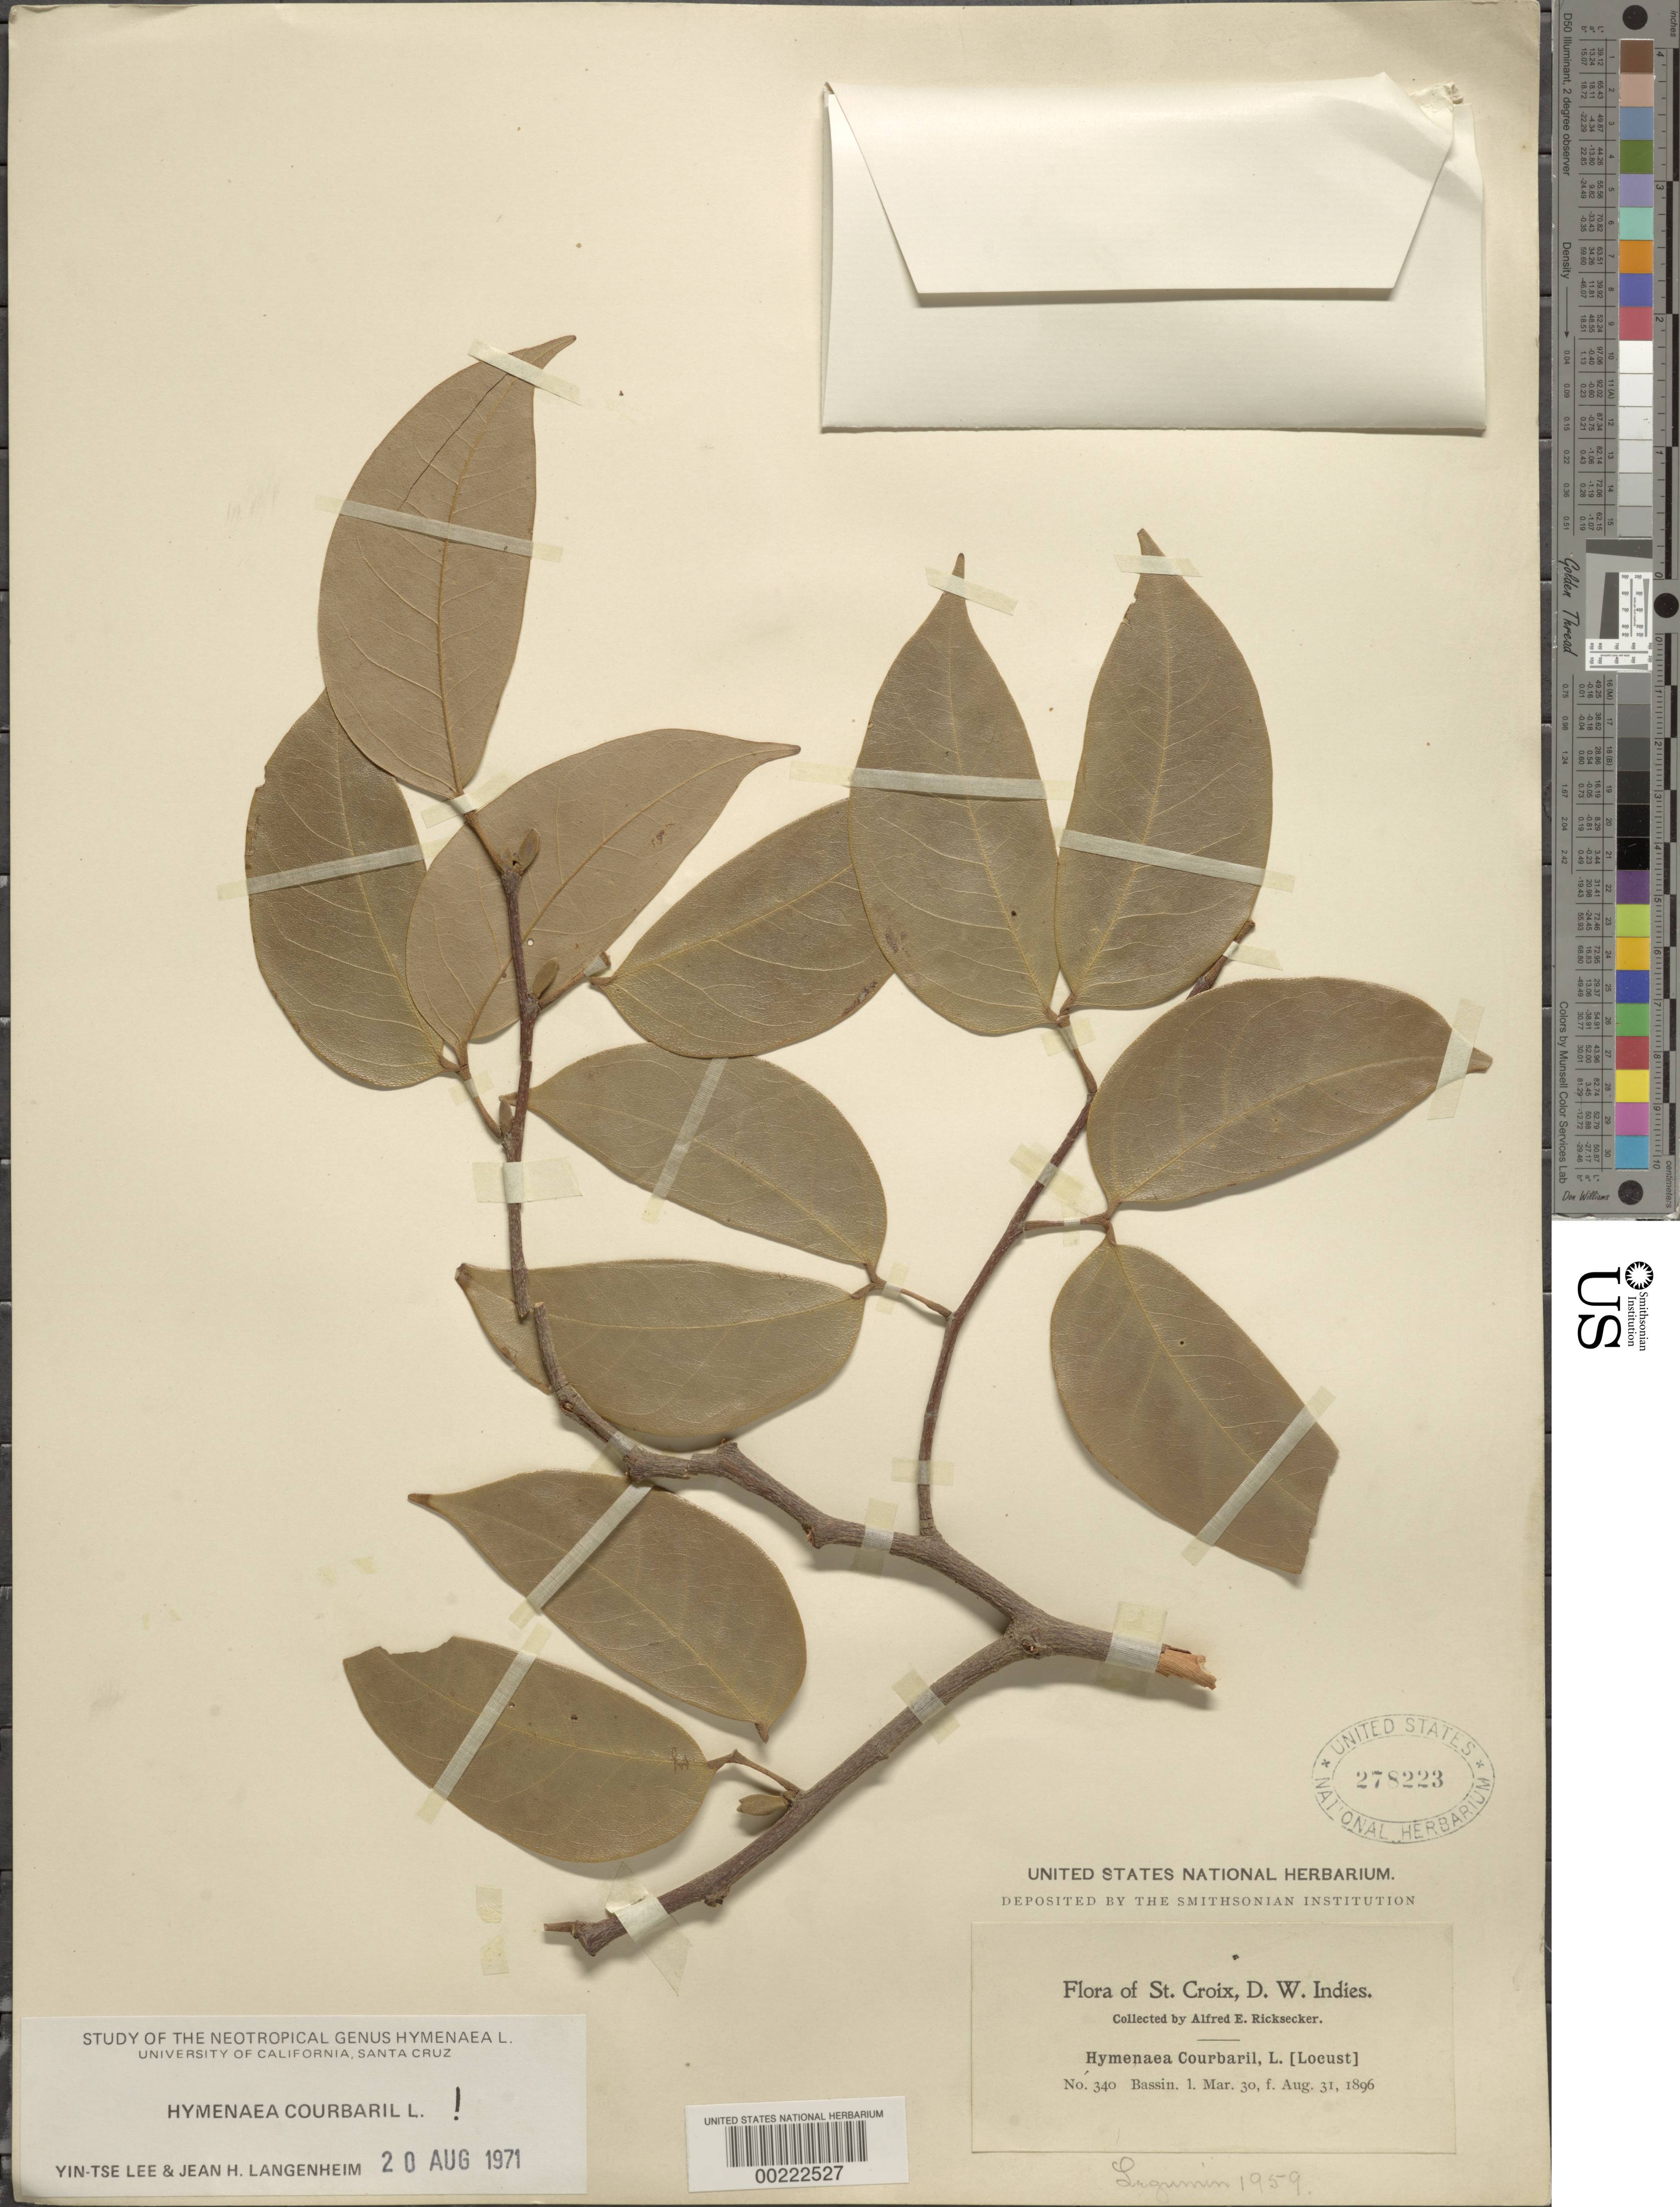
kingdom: Plantae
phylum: Tracheophyta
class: Magnoliopsida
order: Fabales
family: Fabaceae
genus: Hymenaea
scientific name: Hymenaea courbaril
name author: L.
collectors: A. E. Ricksecker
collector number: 340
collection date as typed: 31 Aug 1896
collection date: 1896-08-31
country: U.S. Virgin Islands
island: St. Croix Island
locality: Bassin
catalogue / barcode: US 278223